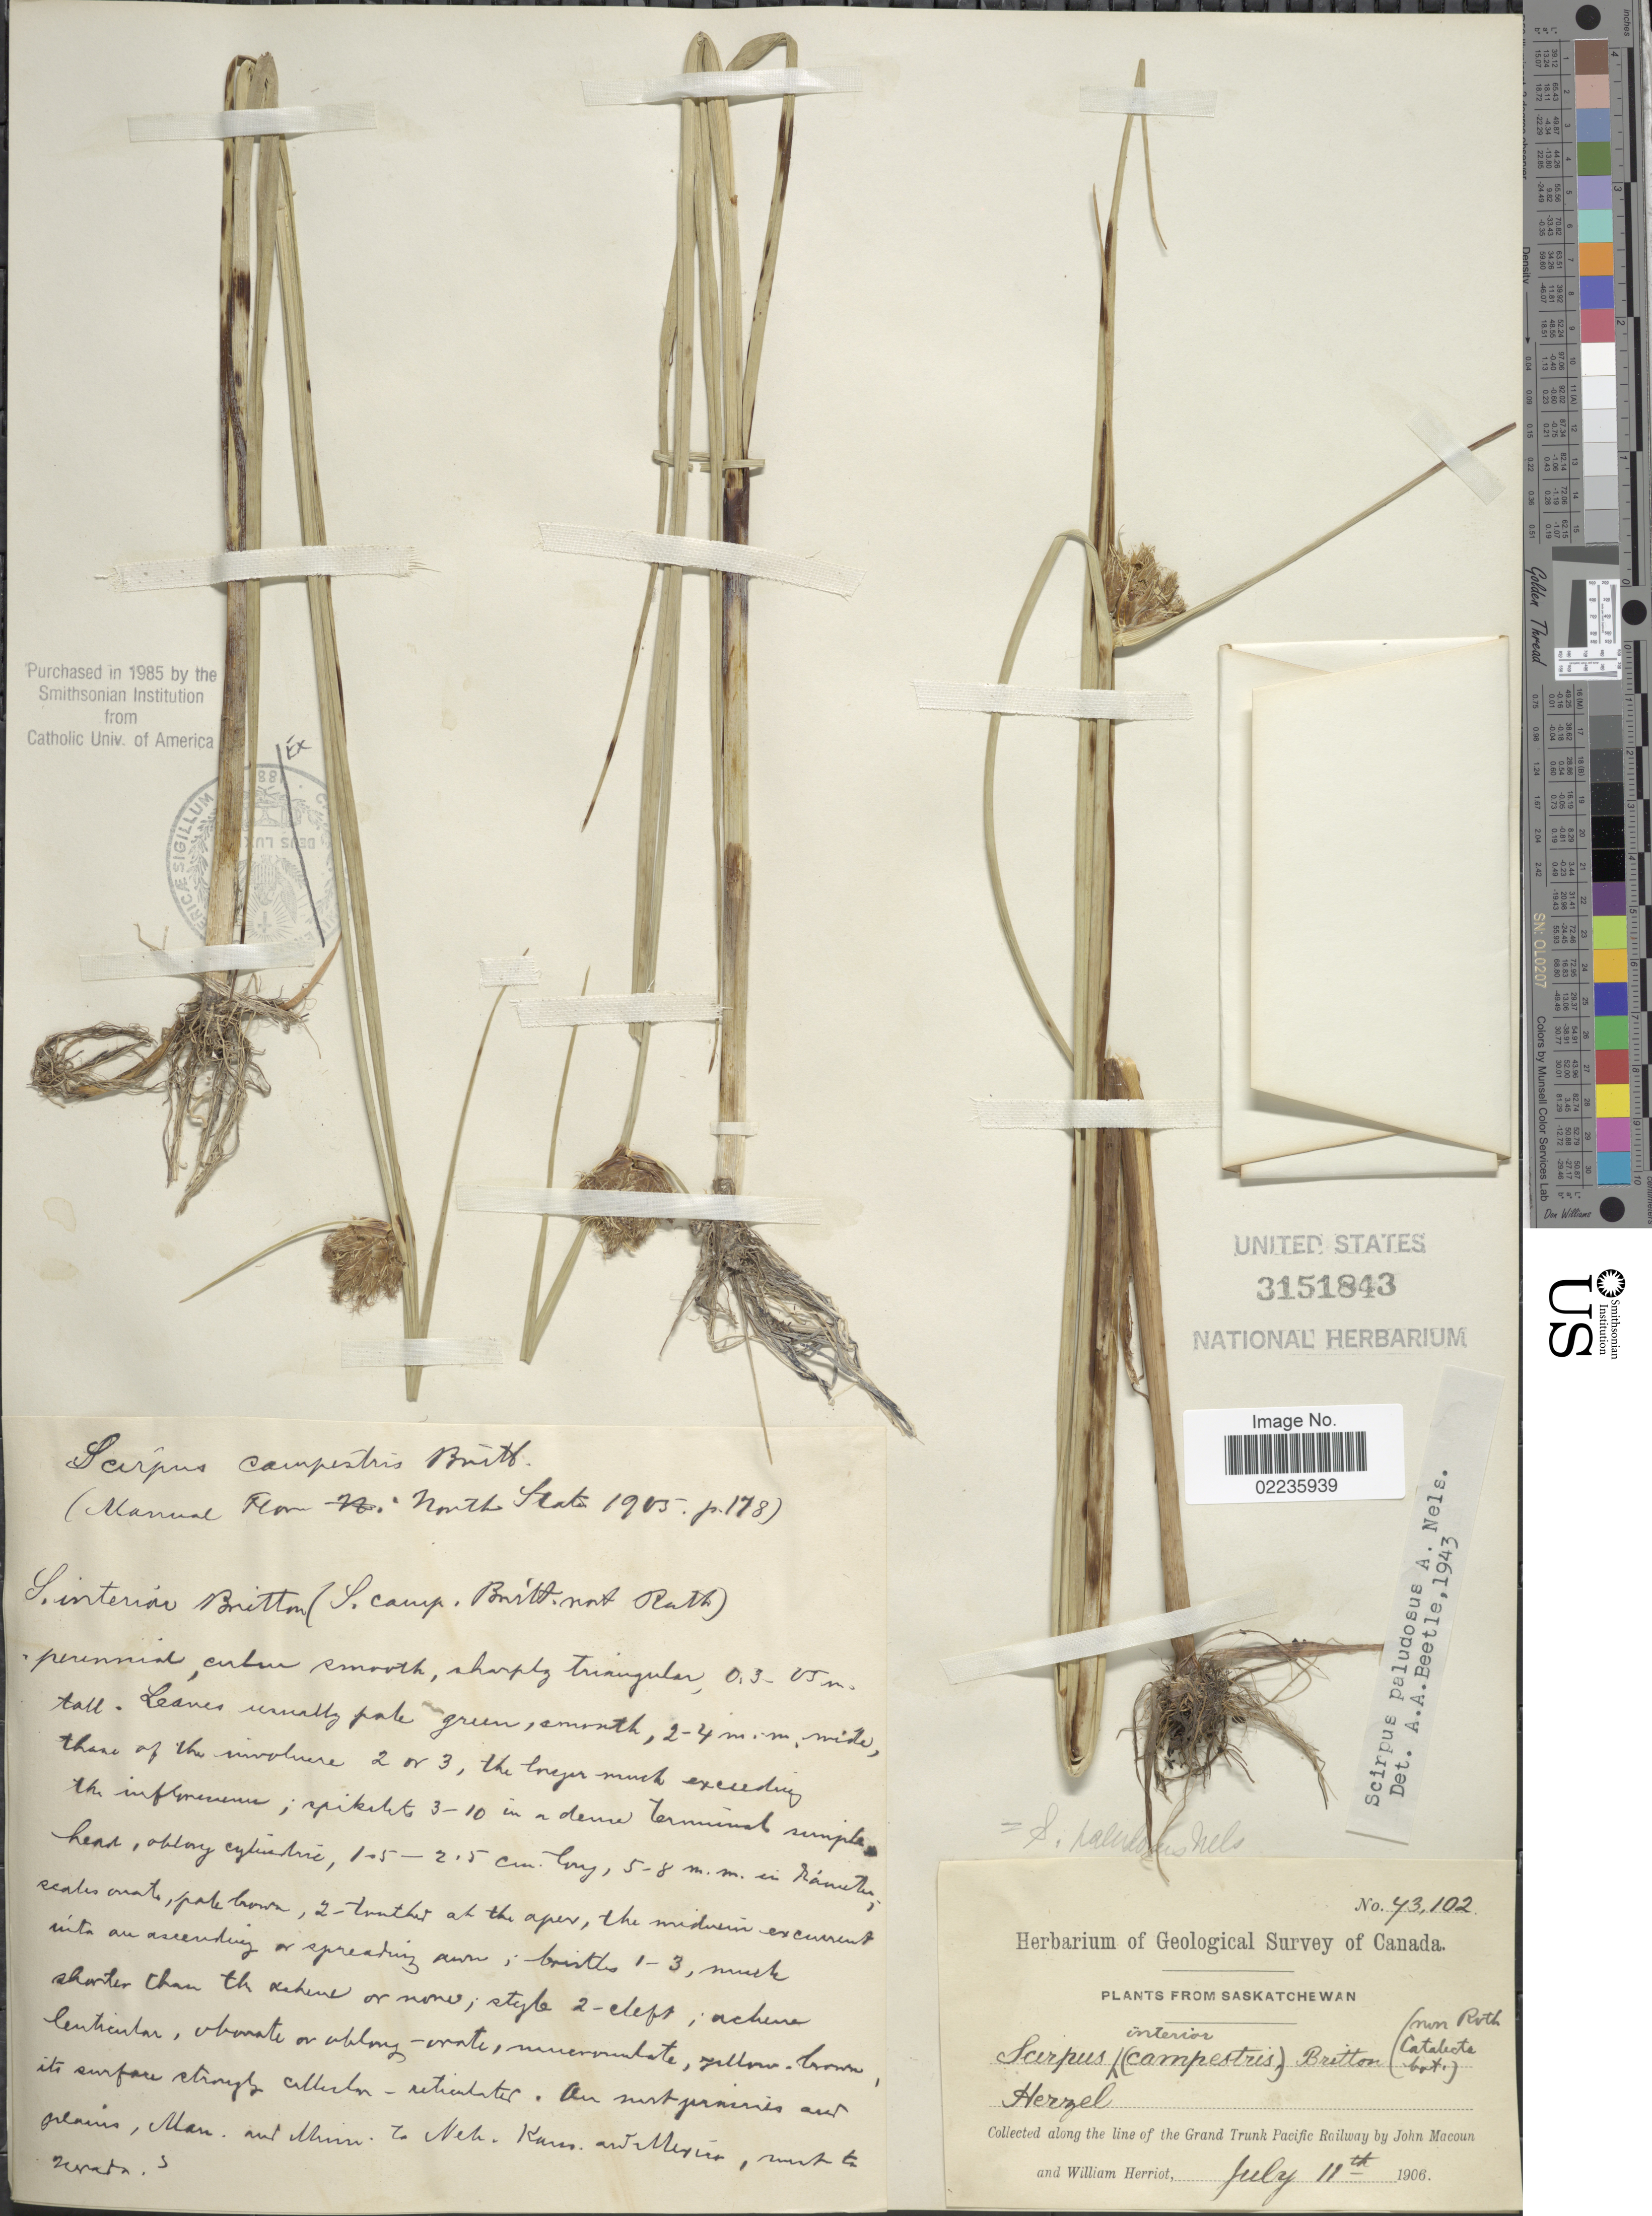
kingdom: Plantae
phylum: Tracheophyta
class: Liliopsida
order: Poales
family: Cyperaceae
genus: Bolboschoenus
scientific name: Bolboschoenus maritimus subsp. paludosus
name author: (A. Nelson) T. Koyama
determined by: Strong, M. T., (US), Smithsonian Institution - National Museum of Natural History (UNITED STATES)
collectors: J. Macoun & W. Herriot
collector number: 43102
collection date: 1906-07-11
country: Canada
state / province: Saskatchewan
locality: Herzel. Along the line of the Grand Trunk Pacific Railway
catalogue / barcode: US 3151843